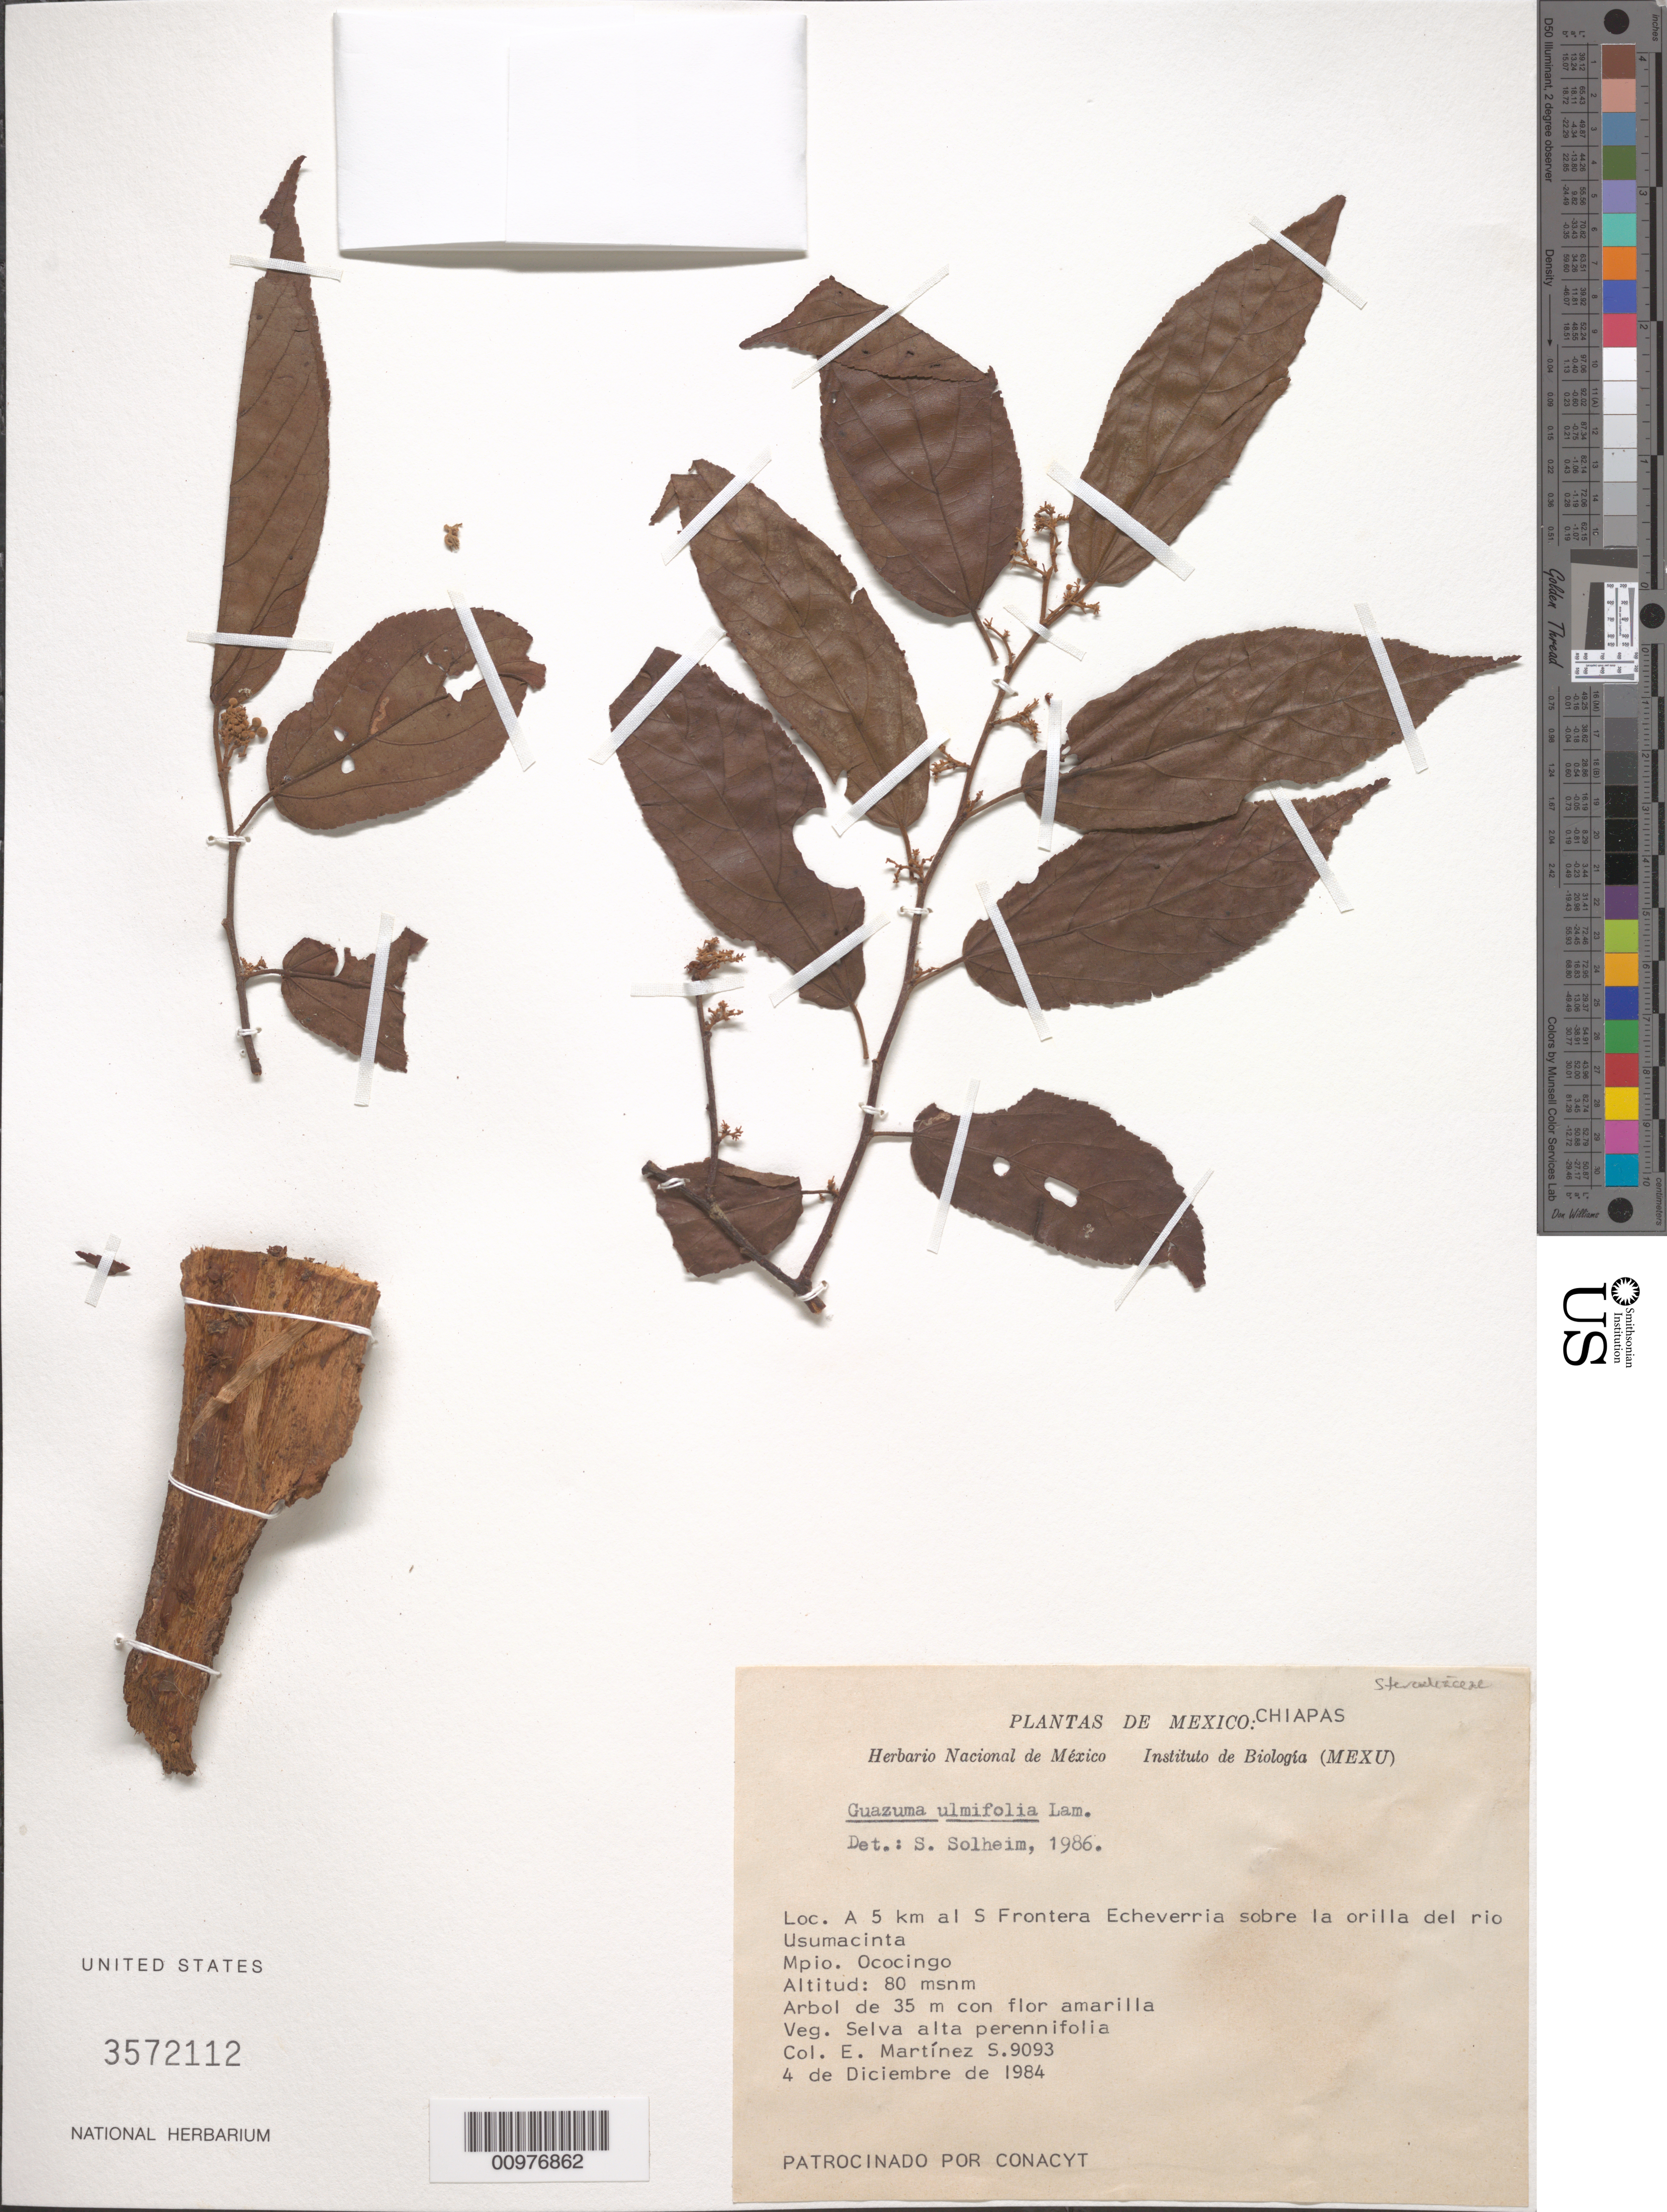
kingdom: Plantae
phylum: Tracheophyta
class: Magnoliopsida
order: Malvales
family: Malvaceae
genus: Guazuma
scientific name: Guazuma ulmifolia var. ulmifolia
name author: Lam.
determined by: Solheim, S.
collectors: E. M. Martínez S.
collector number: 8083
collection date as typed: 04 Dec 1984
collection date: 1984-12-04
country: Mexico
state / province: Chiapas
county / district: Mpio. Ococingo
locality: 5 km al S Frontera Echeverria sobre la orilla del Rio Usumacinta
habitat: veg. selva alta perennifolia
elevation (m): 80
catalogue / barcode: US 3572112